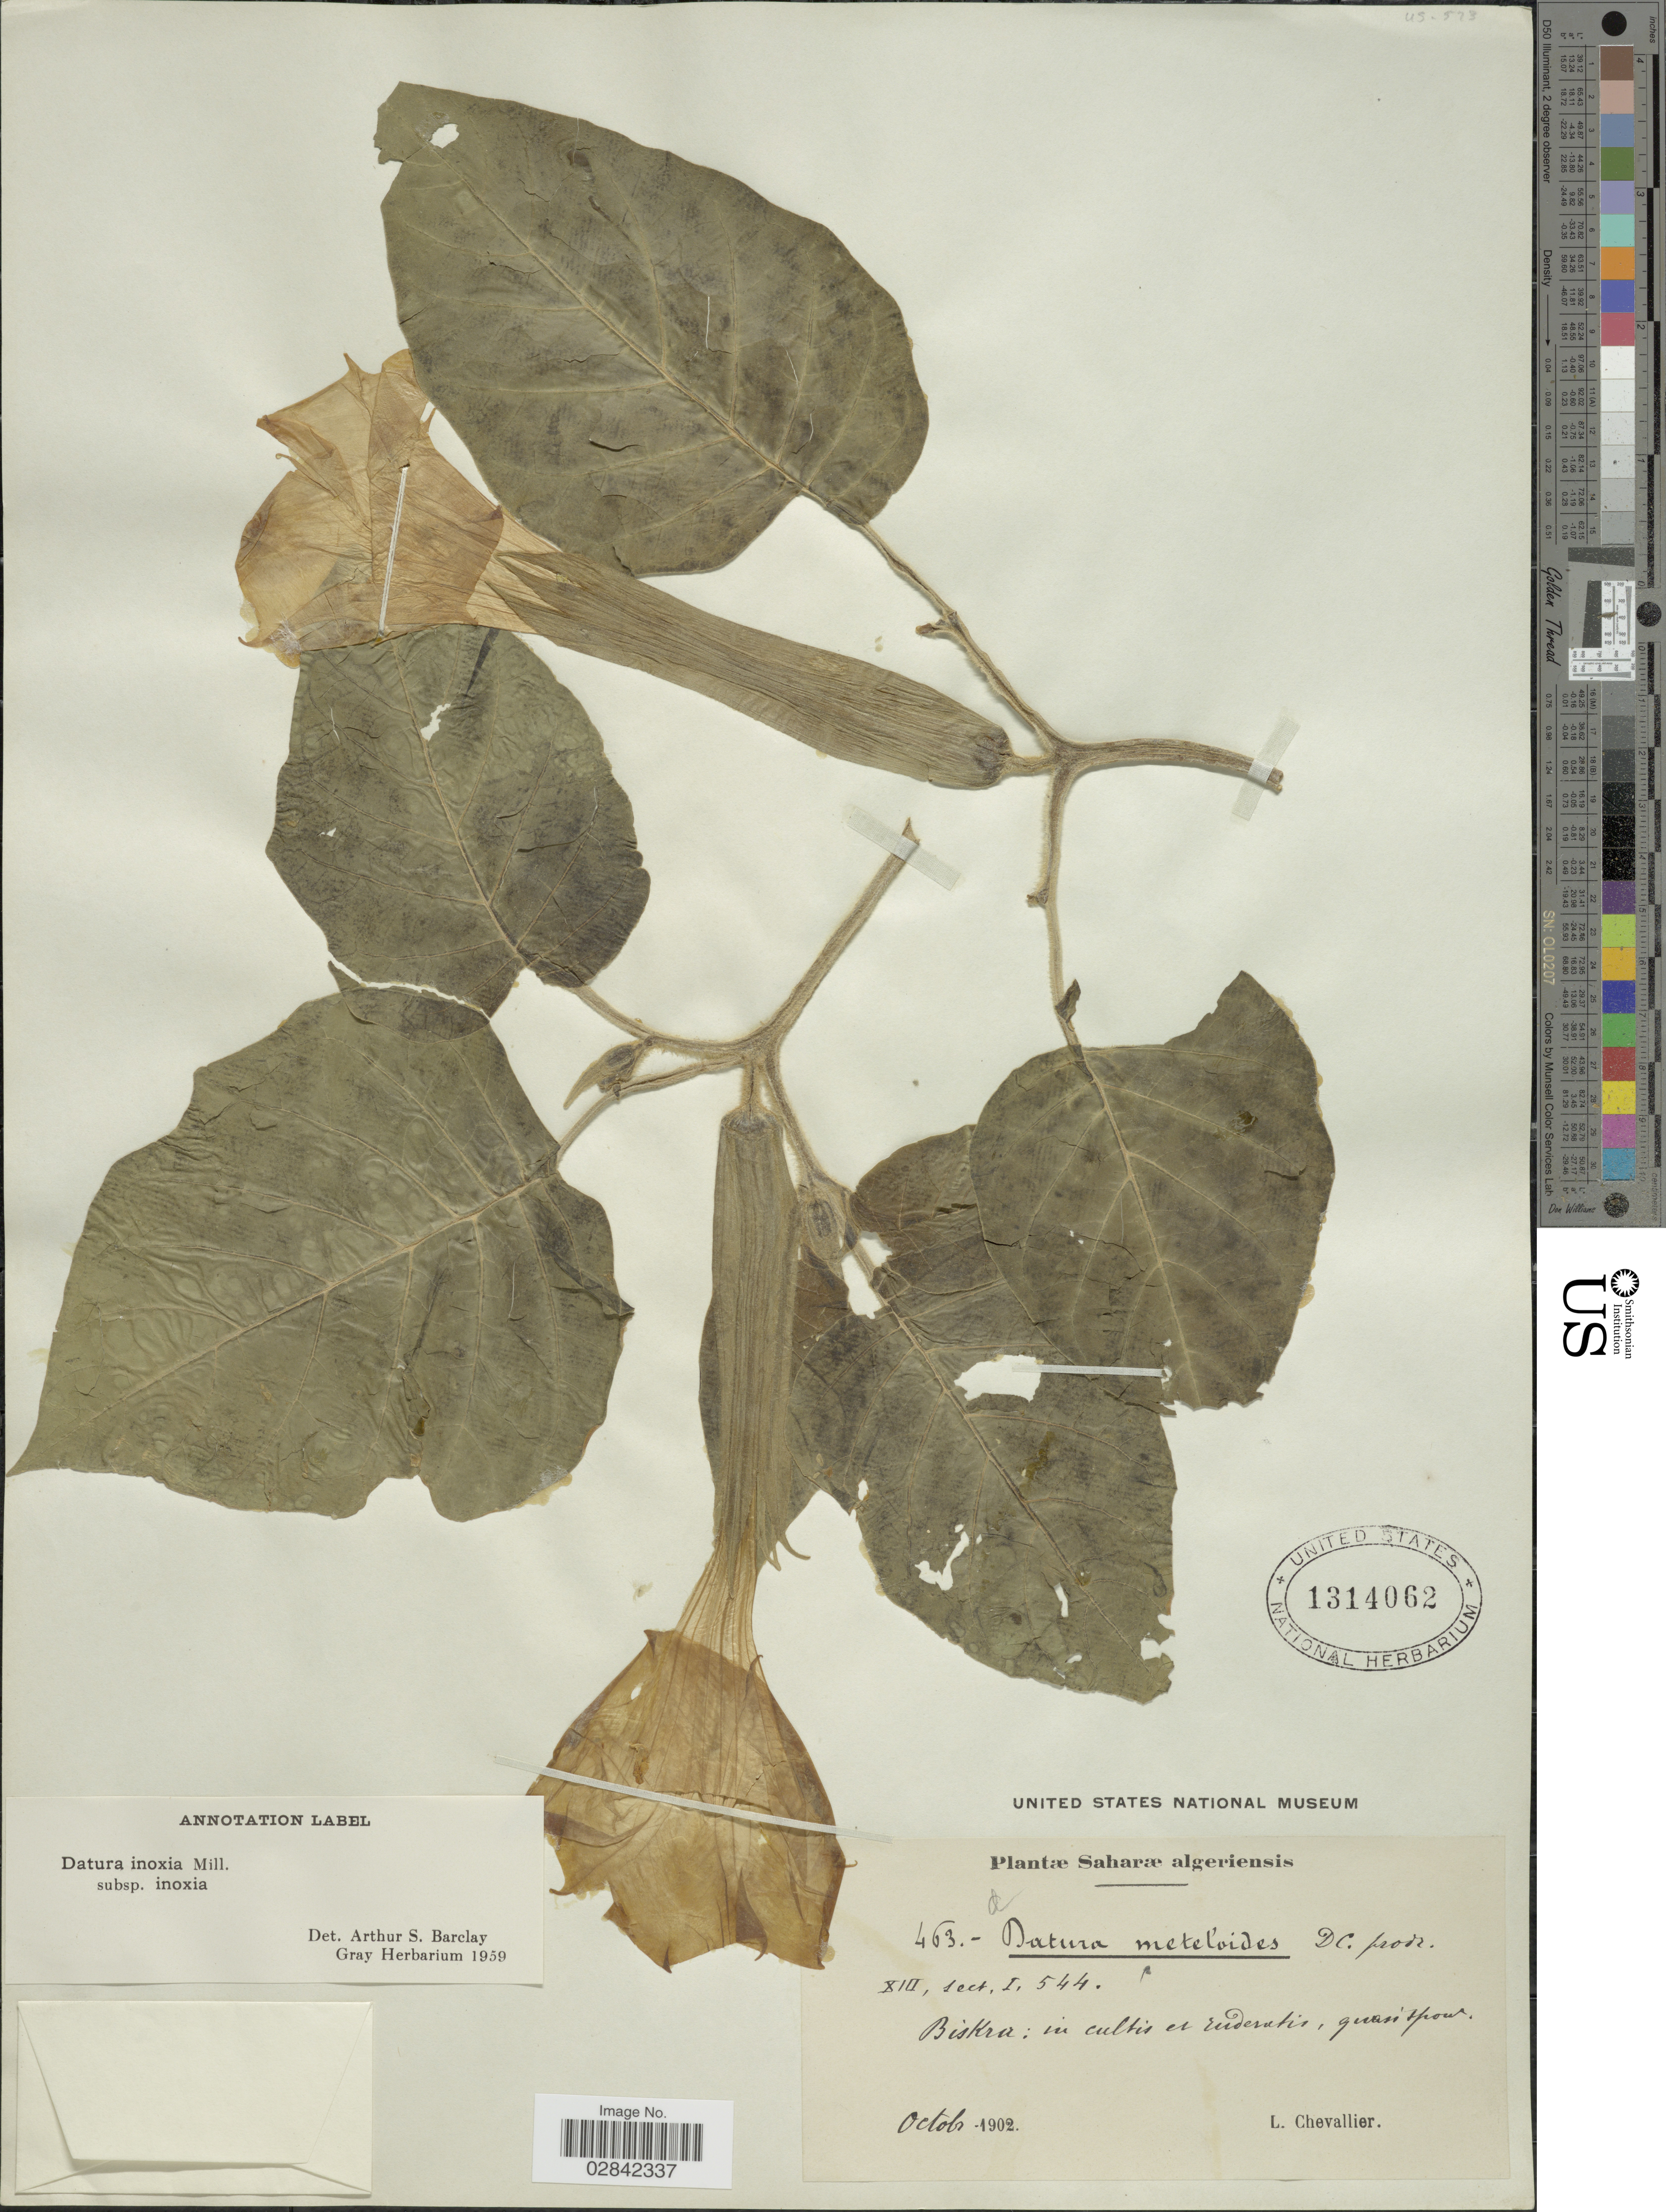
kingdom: Plantae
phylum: Tracheophyta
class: Magnoliopsida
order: Solanales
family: Solanaceae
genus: Datura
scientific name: Datura innoxia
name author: Mill.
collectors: L. Chevallier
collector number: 463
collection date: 1902-10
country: Algeria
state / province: Biskra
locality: Biskra: in cultis et ruderatis, quasi spont. Saharæ algeriensis.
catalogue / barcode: US 1314062